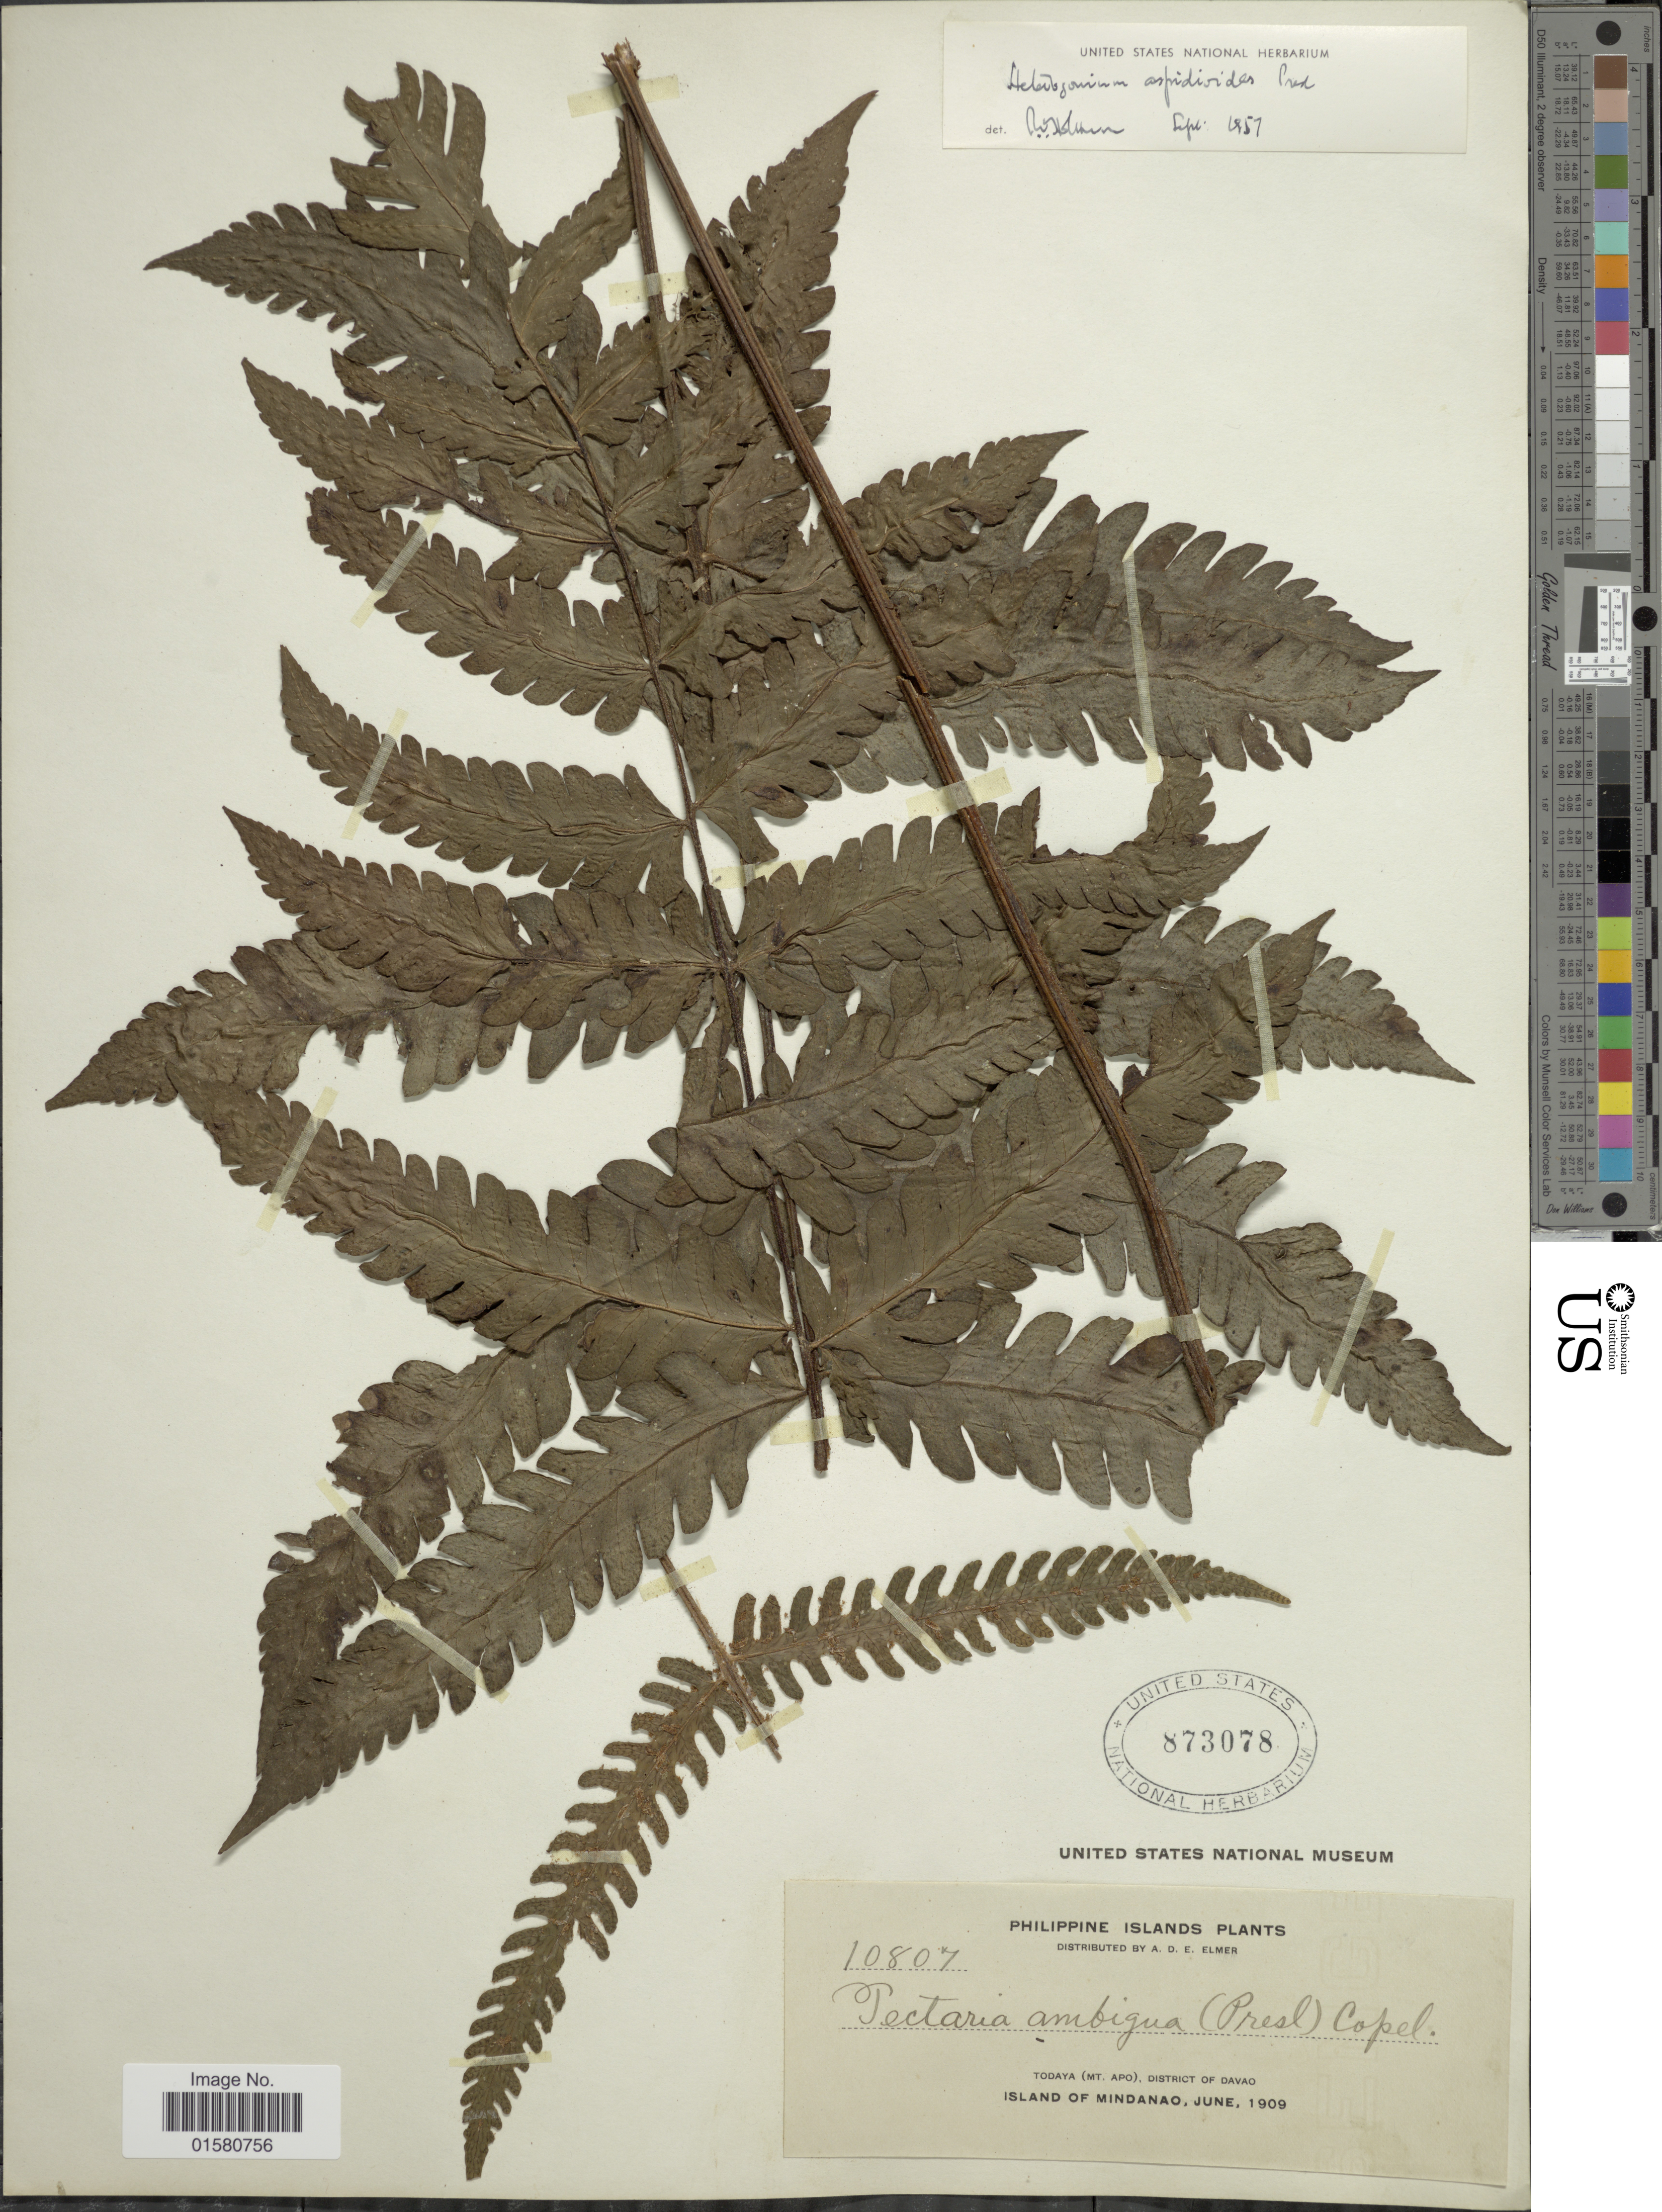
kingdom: Plantae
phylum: Tracheophyta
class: Polypodiopsida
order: Polypodiales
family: Tectariaceae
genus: Tectaria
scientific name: Tectaria aspidioides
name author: (C. Presl) Copel.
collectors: A. D. E. Elmer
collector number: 10807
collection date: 1909-06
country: Philippines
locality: Todaya (Mt. Apo), District of Davao. Island of Mindanao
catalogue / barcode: US 873078